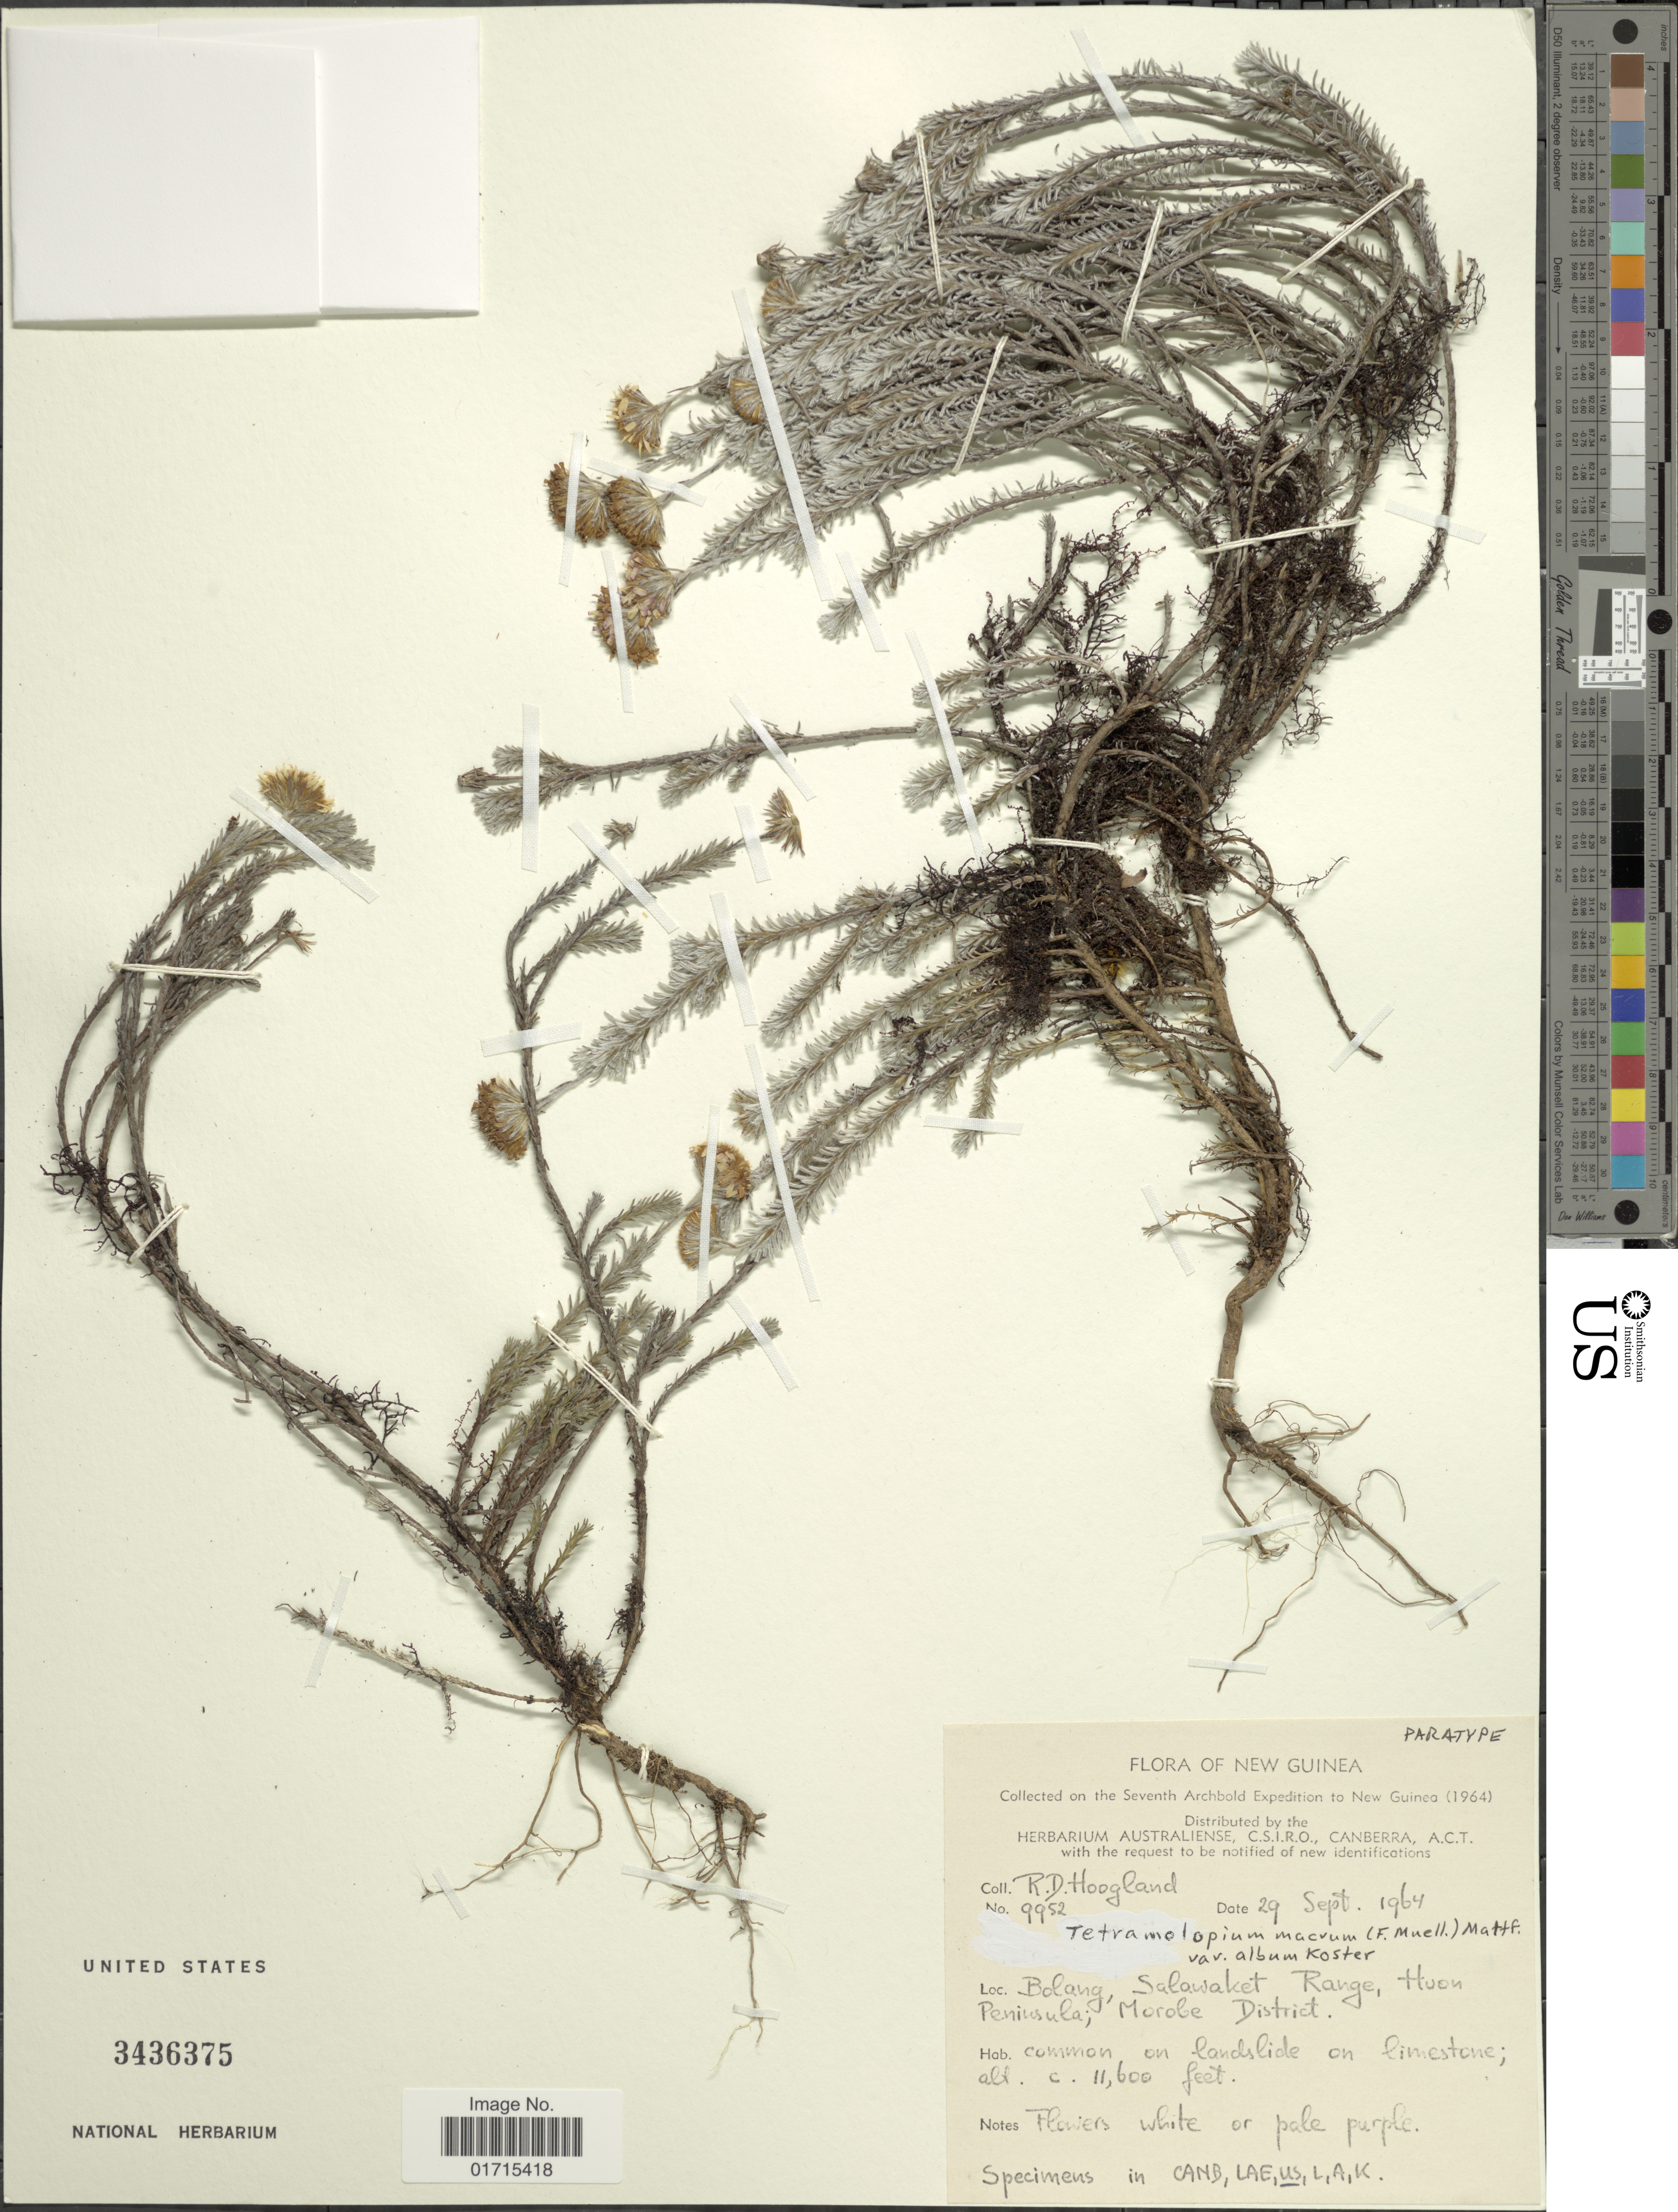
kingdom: Plantae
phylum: Tracheophyta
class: Magnoliopsida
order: Asterales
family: Asteraceae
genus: Tetramolopium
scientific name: Tetramolopium macrum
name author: (F. Muell.) Mattf.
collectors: R. D. Hoogland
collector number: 9952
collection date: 1964-09-29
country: Papua New Guinea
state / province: Morobe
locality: Bolang, Salwaket Range, Huon Peninsula; Morobe District, New Guinea.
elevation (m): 3536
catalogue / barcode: US 3436375